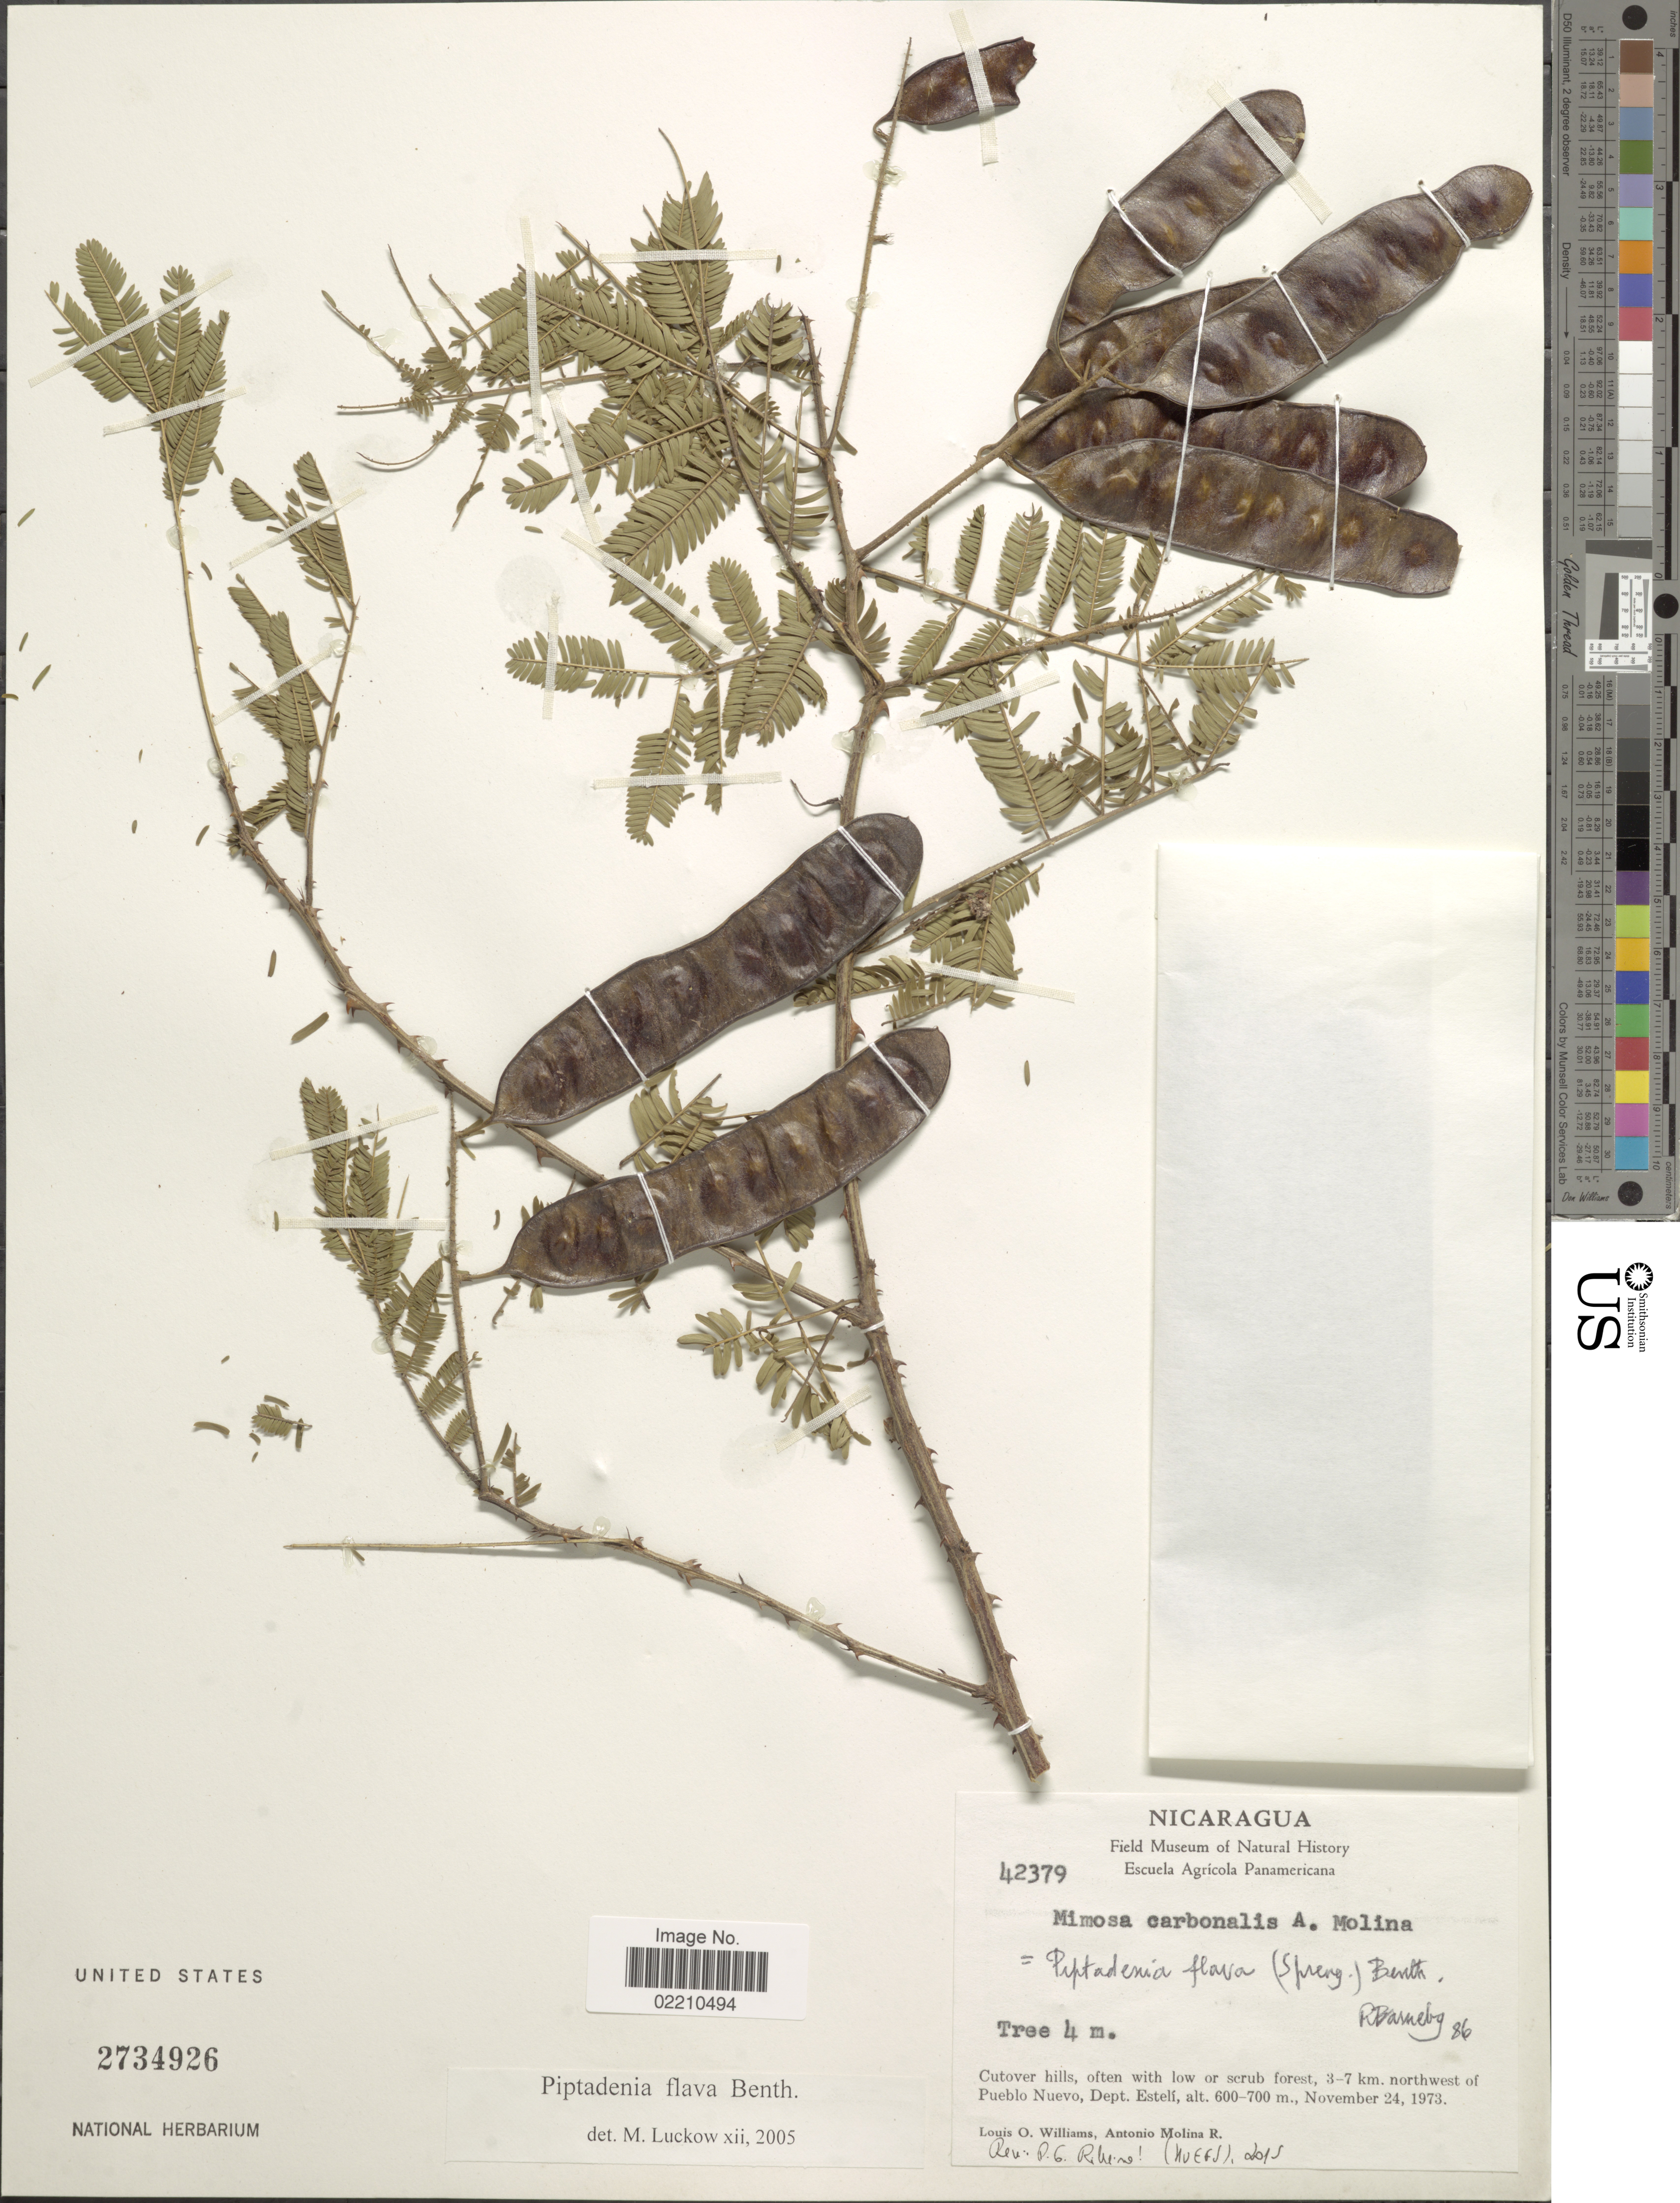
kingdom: Plantae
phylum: Tracheophyta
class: Magnoliopsida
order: Fabales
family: Fabaceae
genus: Piptadenia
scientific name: Piptadenia flava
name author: (DC.) Benth.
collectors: L. O. Williams & A. Molina R.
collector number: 42379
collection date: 1973-11-24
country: Nicaragua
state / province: Esteli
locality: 3-7 km. northwest of Pueblo Nuevo, Dept. Esteli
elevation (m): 600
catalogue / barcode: US 2734926